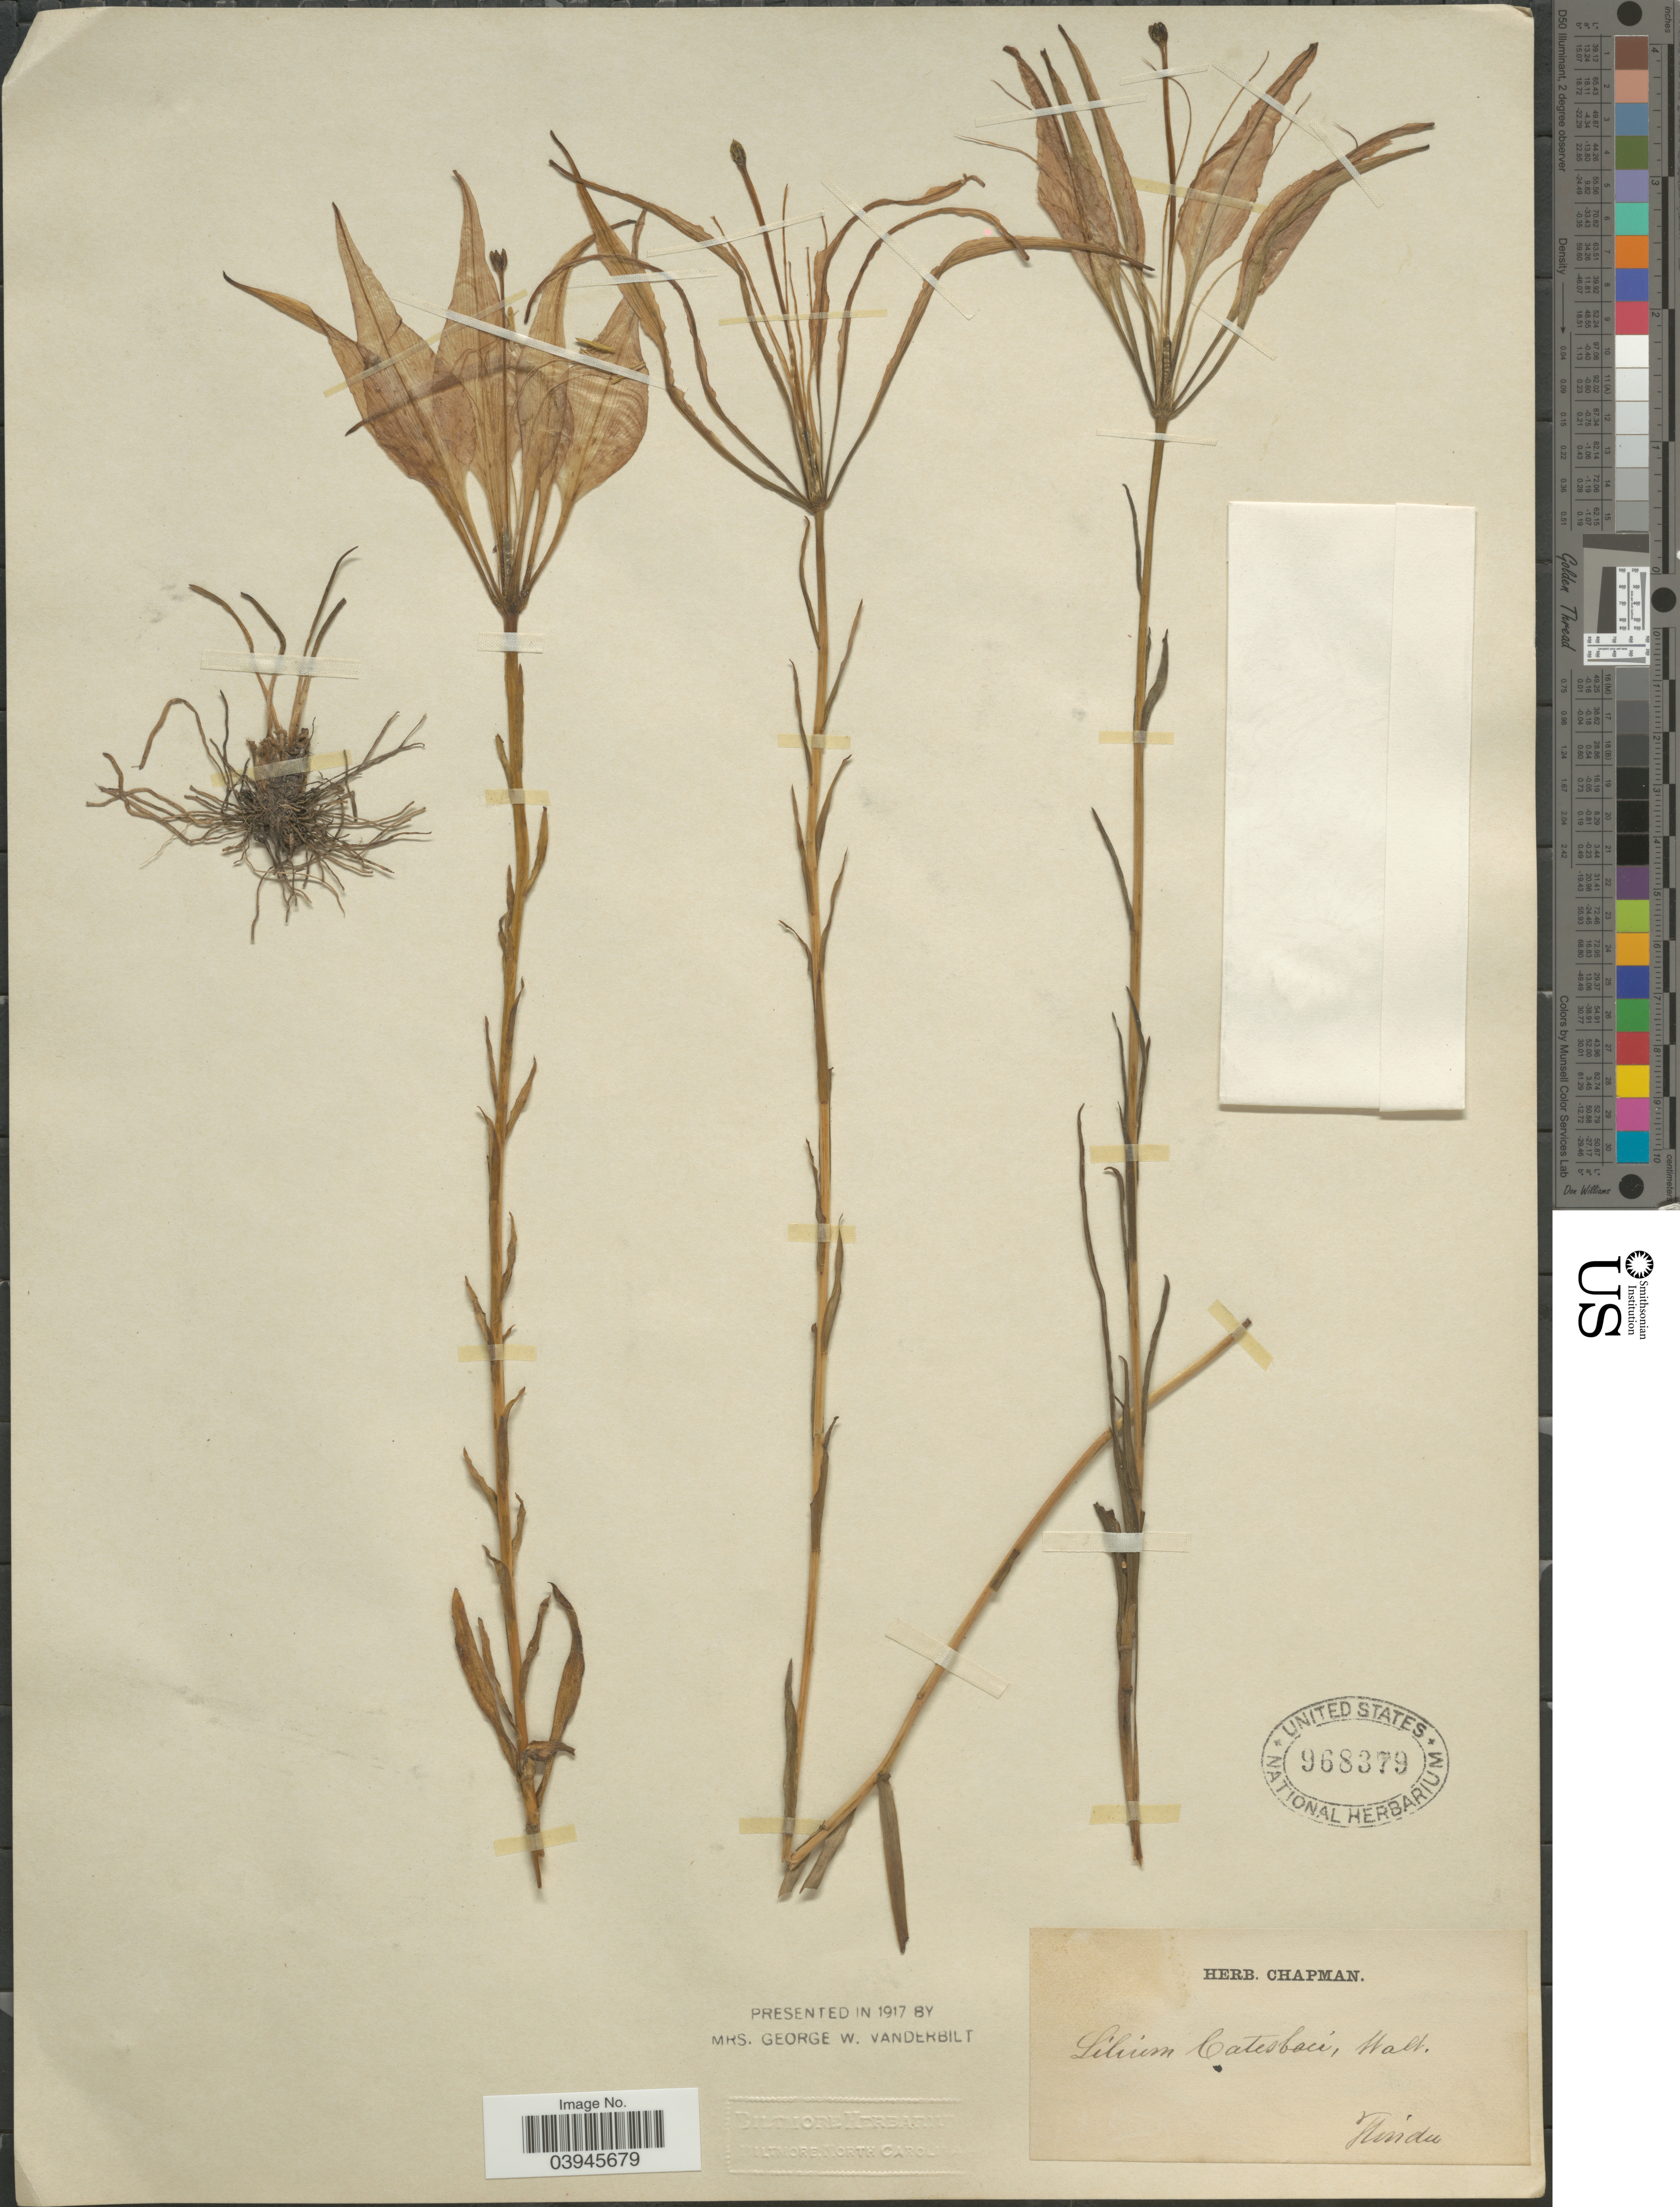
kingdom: Plantae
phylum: Tracheophyta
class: Liliopsida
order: Liliales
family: Liliaceae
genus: Lilium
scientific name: Lilium catesbaei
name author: Walter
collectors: ex herb. Chapman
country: United States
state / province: Florida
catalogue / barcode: US 968379